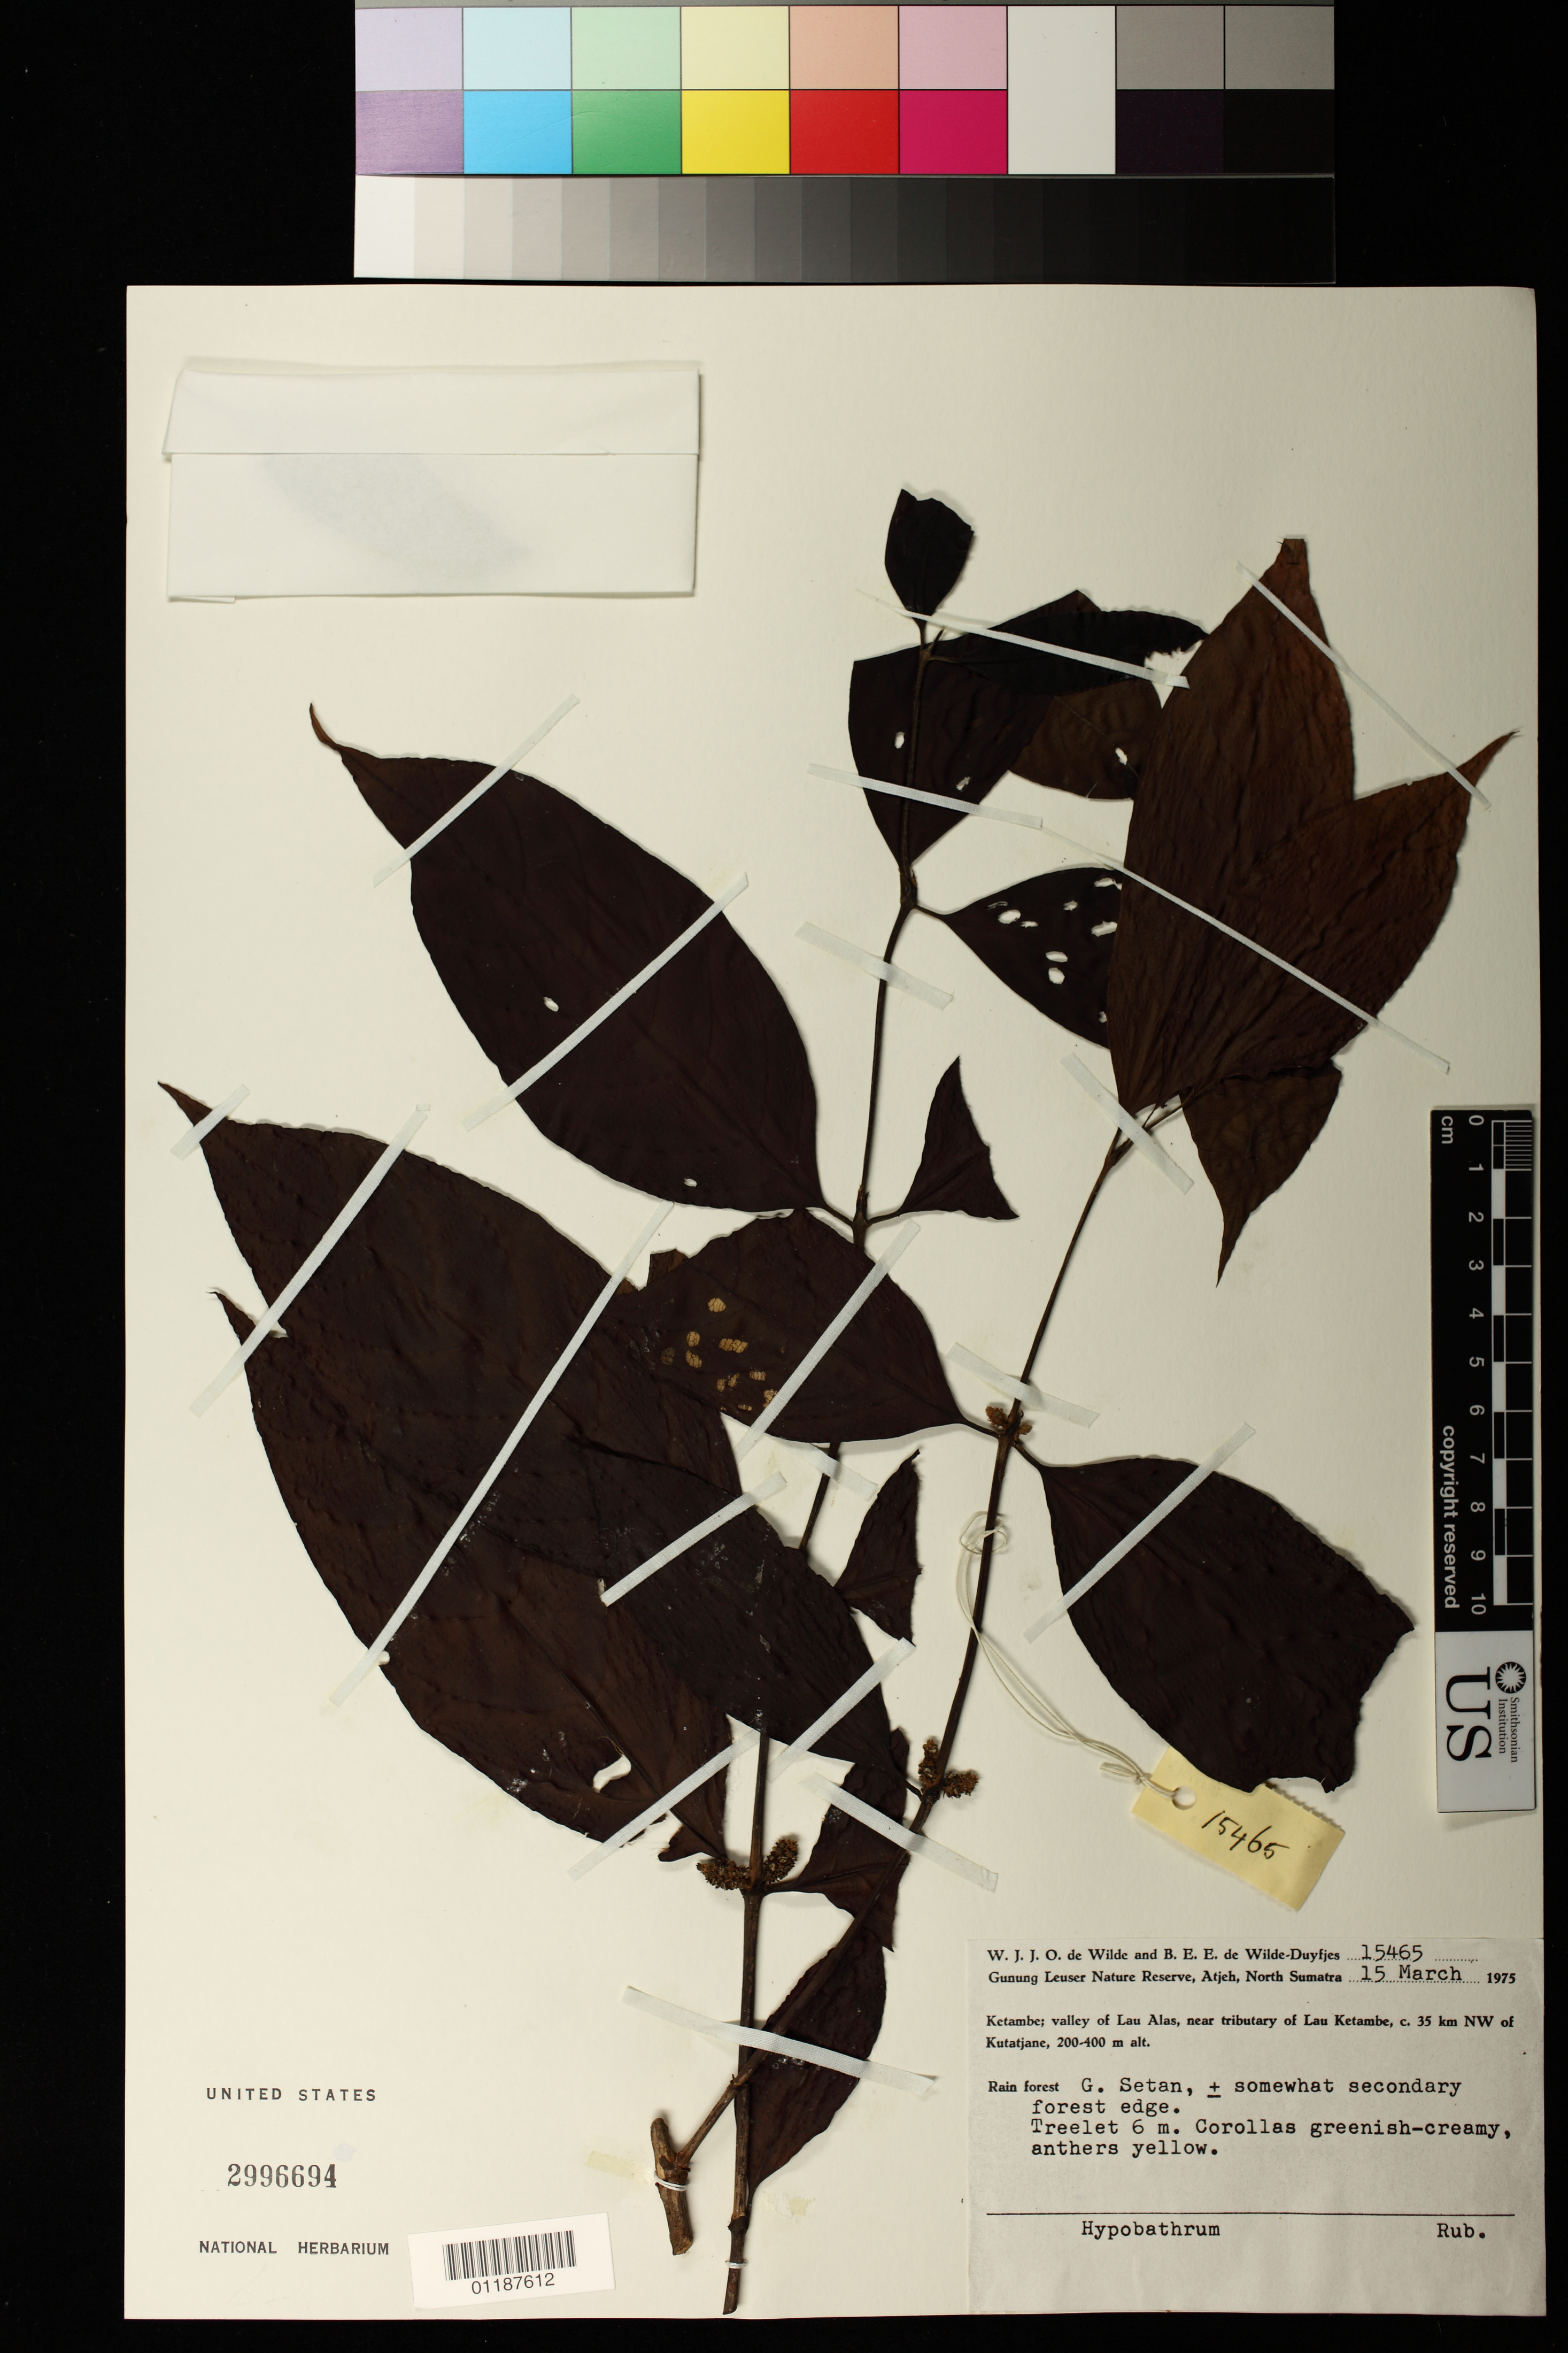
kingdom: Plantae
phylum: Tracheophyta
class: Magnoliopsida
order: Gentianales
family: Rubiaceae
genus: Hypobathrum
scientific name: Hypobathrum sp.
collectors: A. G. de Wilde & B. E. de Wilde-Duyfjes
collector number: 15465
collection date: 1975-03-14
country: Indonesia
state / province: Sumatra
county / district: Aceh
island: Sumatra I.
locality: Gunung Leuser Nature Reserve, valley of Lau Alas, near tributary of Lau Ketambe, c. 35 km NW of Katatjane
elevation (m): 200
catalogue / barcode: US 2996694